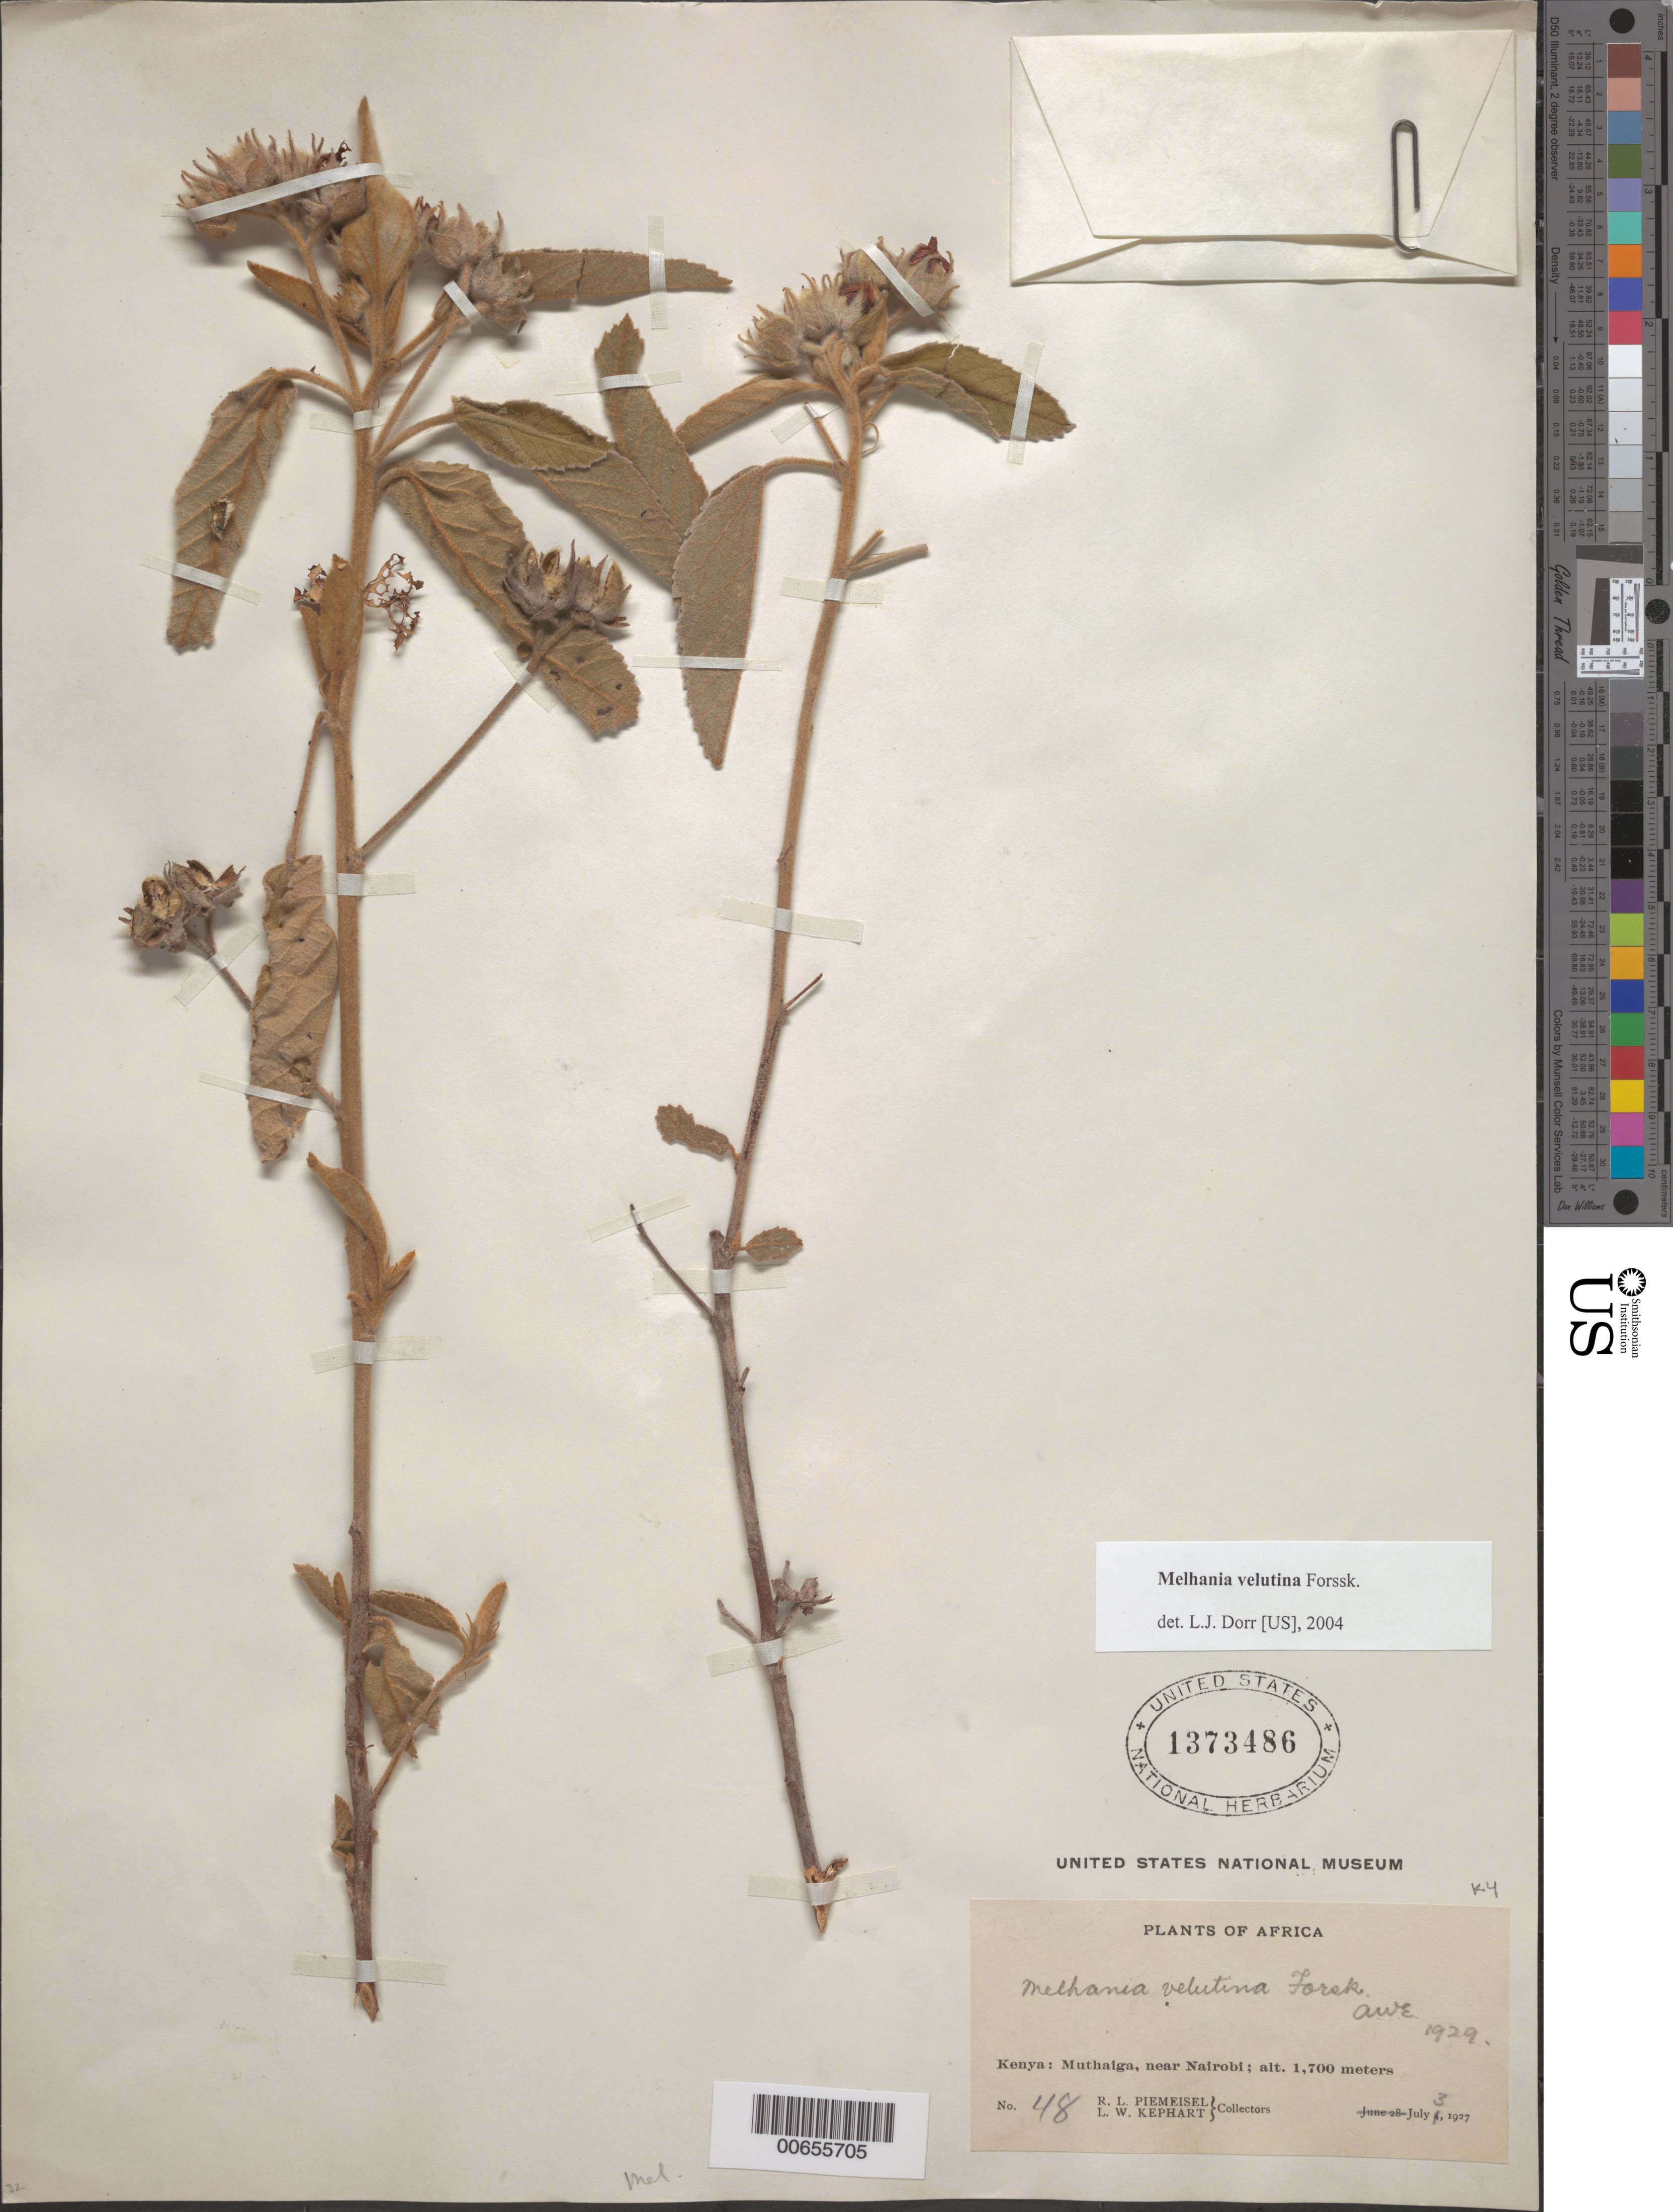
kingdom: Plantae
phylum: Tracheophyta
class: Magnoliopsida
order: Malvales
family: Malvaceae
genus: Melhania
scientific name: Melhania velutina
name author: Forssk.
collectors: R. L. Piemeisel & L. W. Kephart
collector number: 48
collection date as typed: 03 Jul 1927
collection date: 1927-07-03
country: Kenya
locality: Muthaiga, near Nairobi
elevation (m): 1700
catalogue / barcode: US 1373486